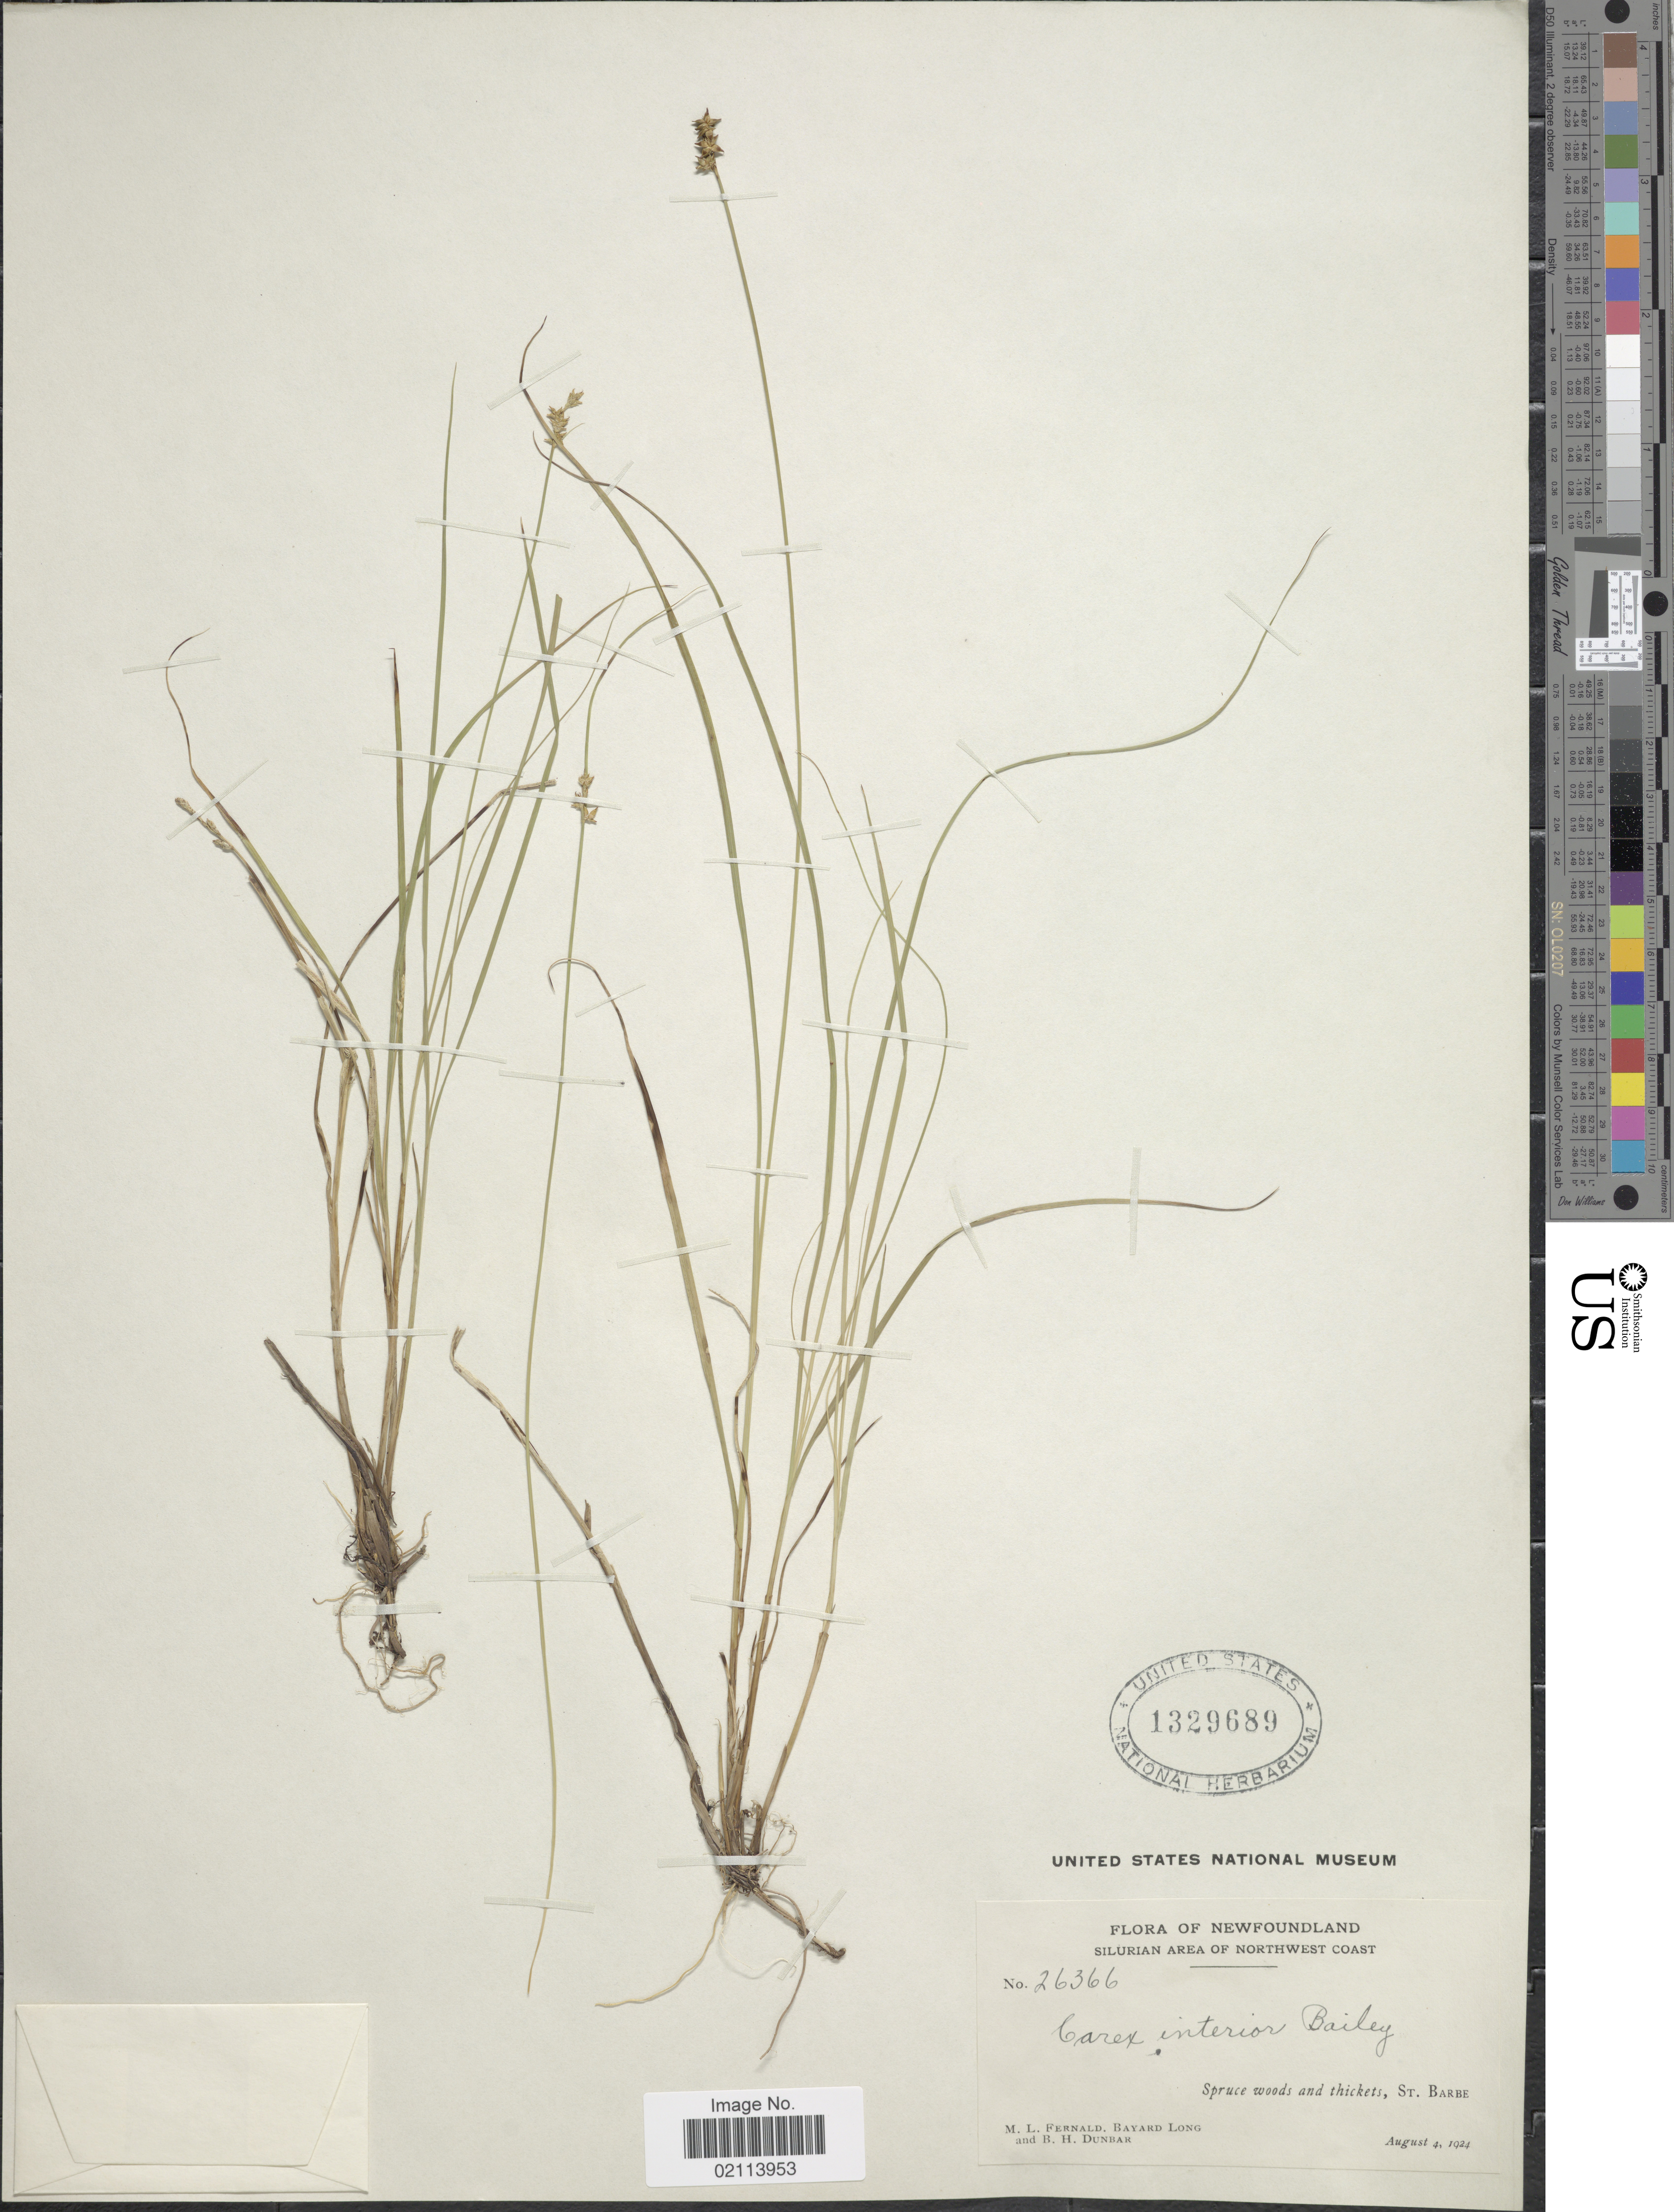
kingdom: Plantae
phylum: Tracheophyta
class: Liliopsida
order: Poales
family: Cyperaceae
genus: Carex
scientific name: Carex interior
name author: L.H. Bailey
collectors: M. L. Fernald & B. Long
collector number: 26366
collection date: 1924-08-04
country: Canada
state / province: Newfoundland and Labrador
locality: Silurian area of Northwest Coast, Spruce woods and thickets, St. Barbe.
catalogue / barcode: US 1329689